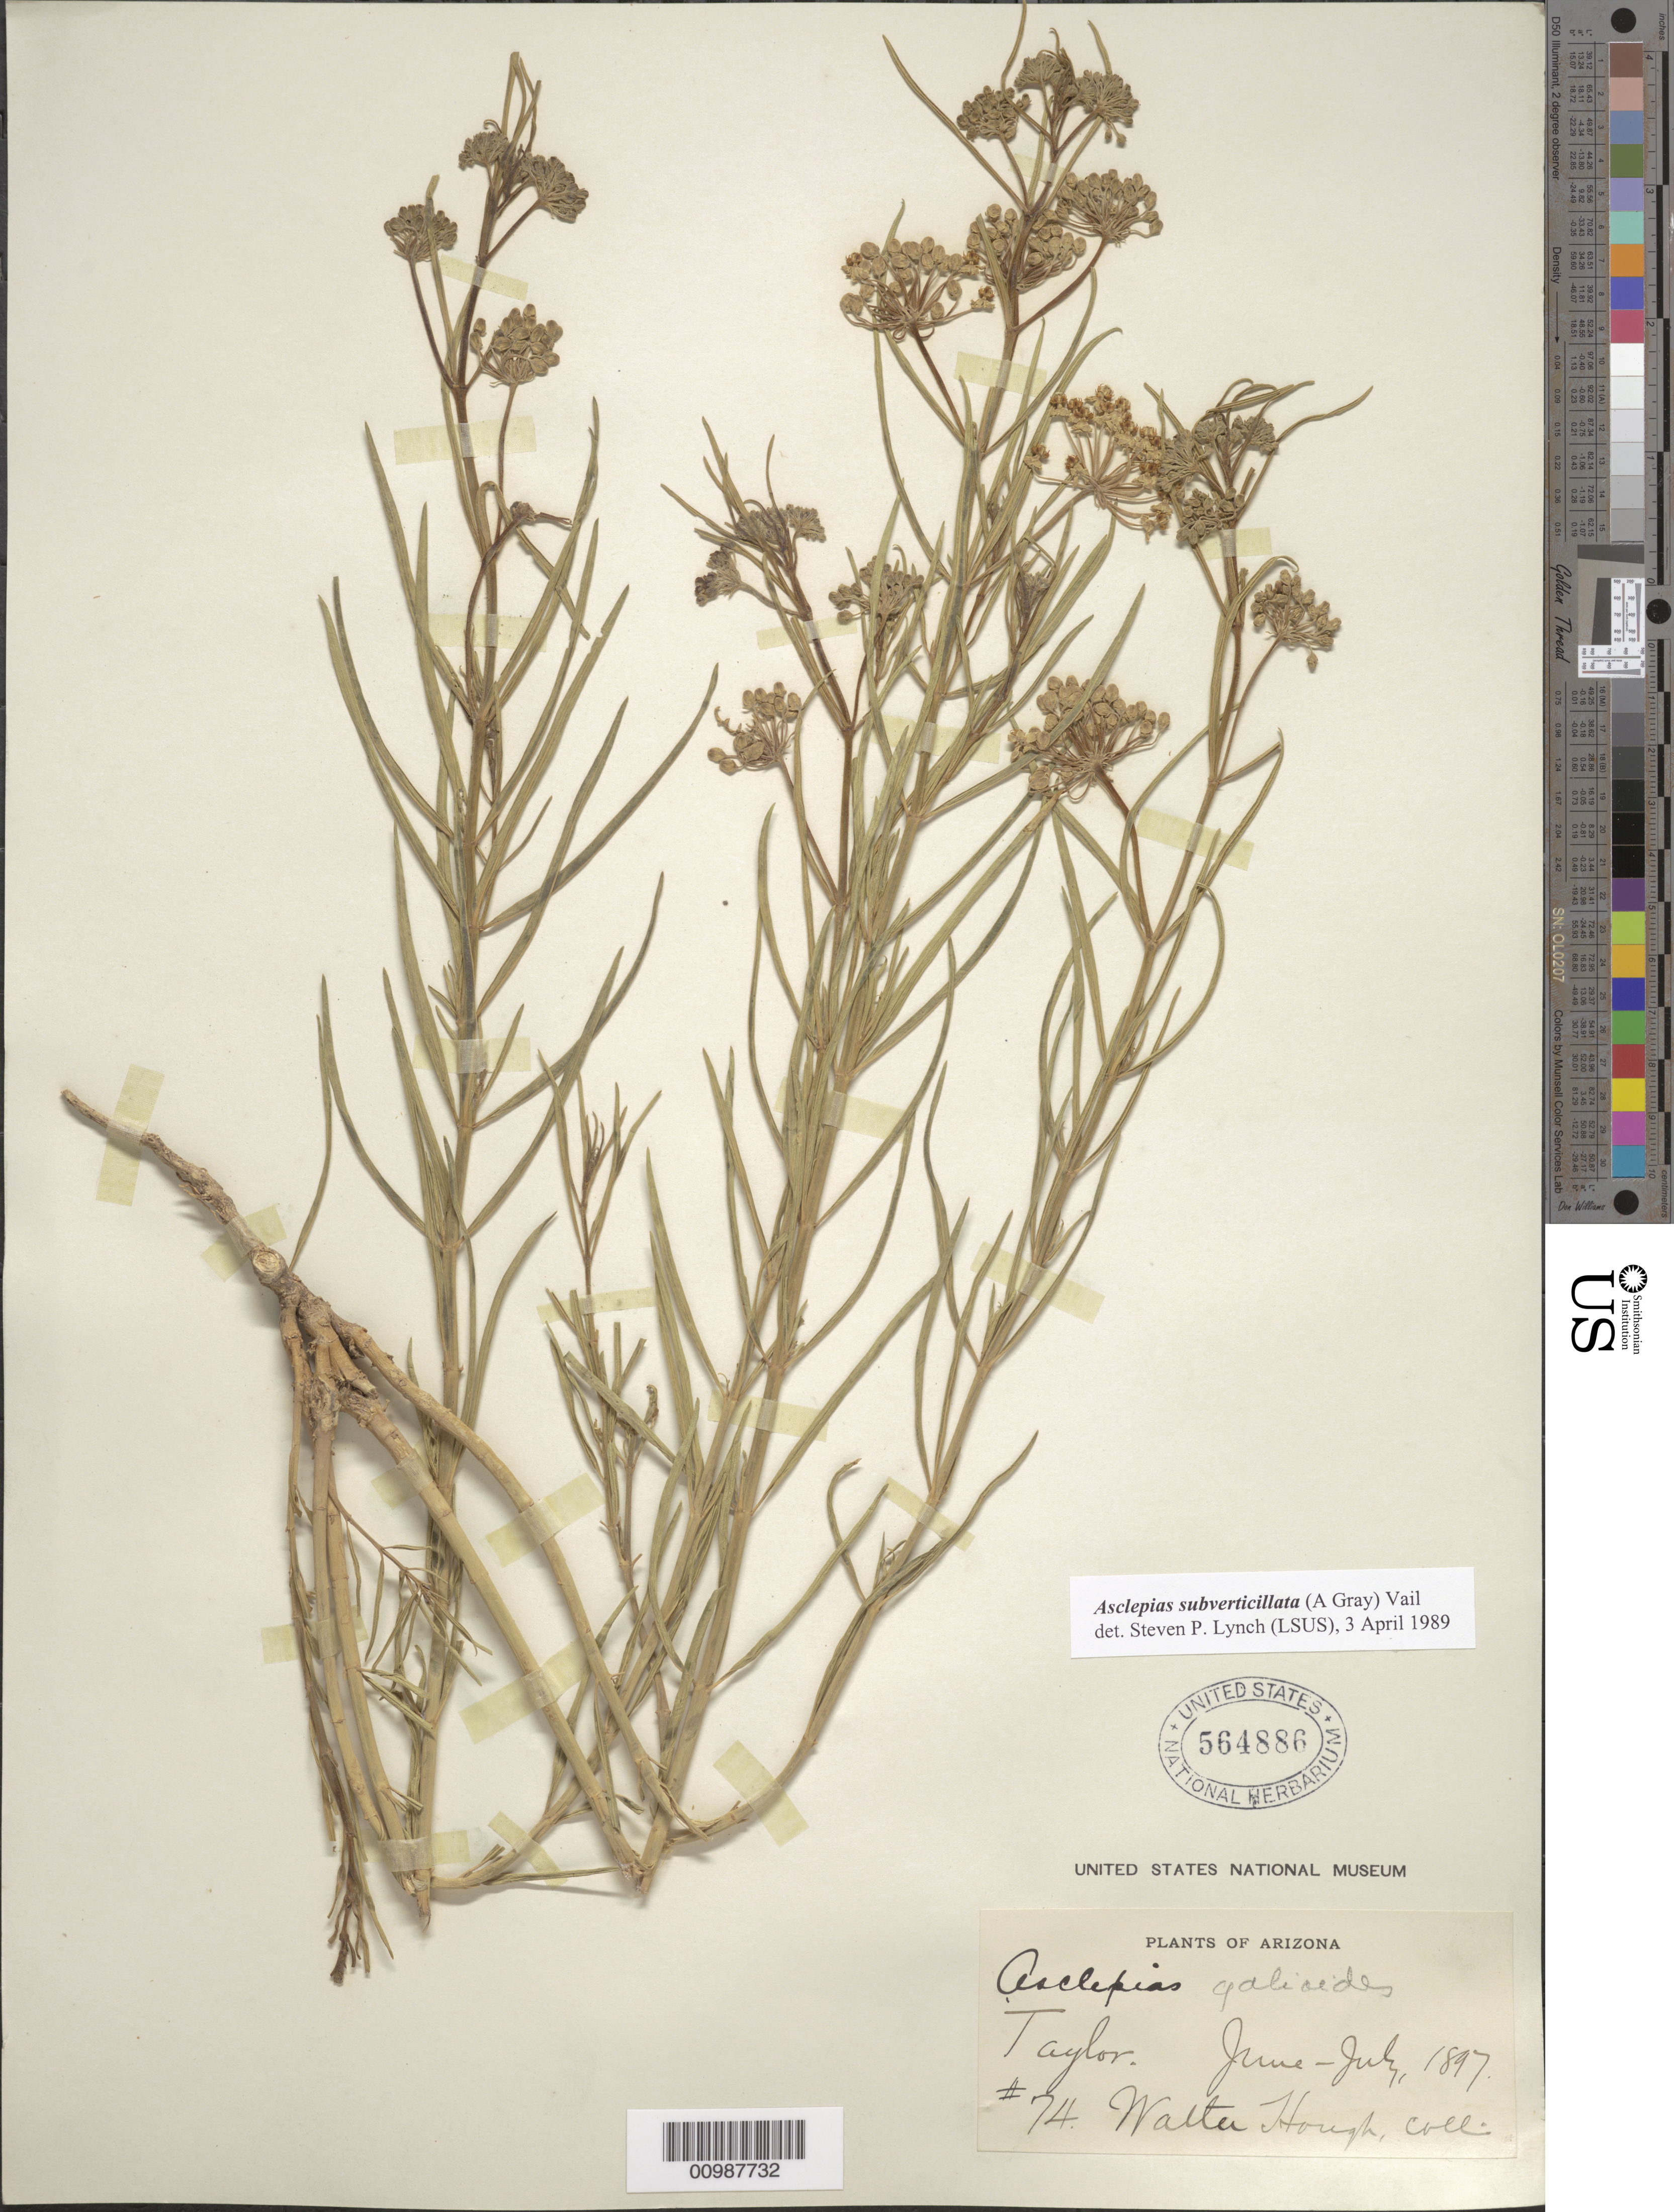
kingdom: Plantae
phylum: Tracheophyta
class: Magnoliopsida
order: Gentianales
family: Apocynaceae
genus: Asclepias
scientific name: Asclepias subverticillata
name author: (A. Gray) Vail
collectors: W. Hough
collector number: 74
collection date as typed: Jun 1897 to -- Jul 1897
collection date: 1897-06/1897-07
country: United States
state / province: Arizona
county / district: Navajo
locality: Taylor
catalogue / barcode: US 564886